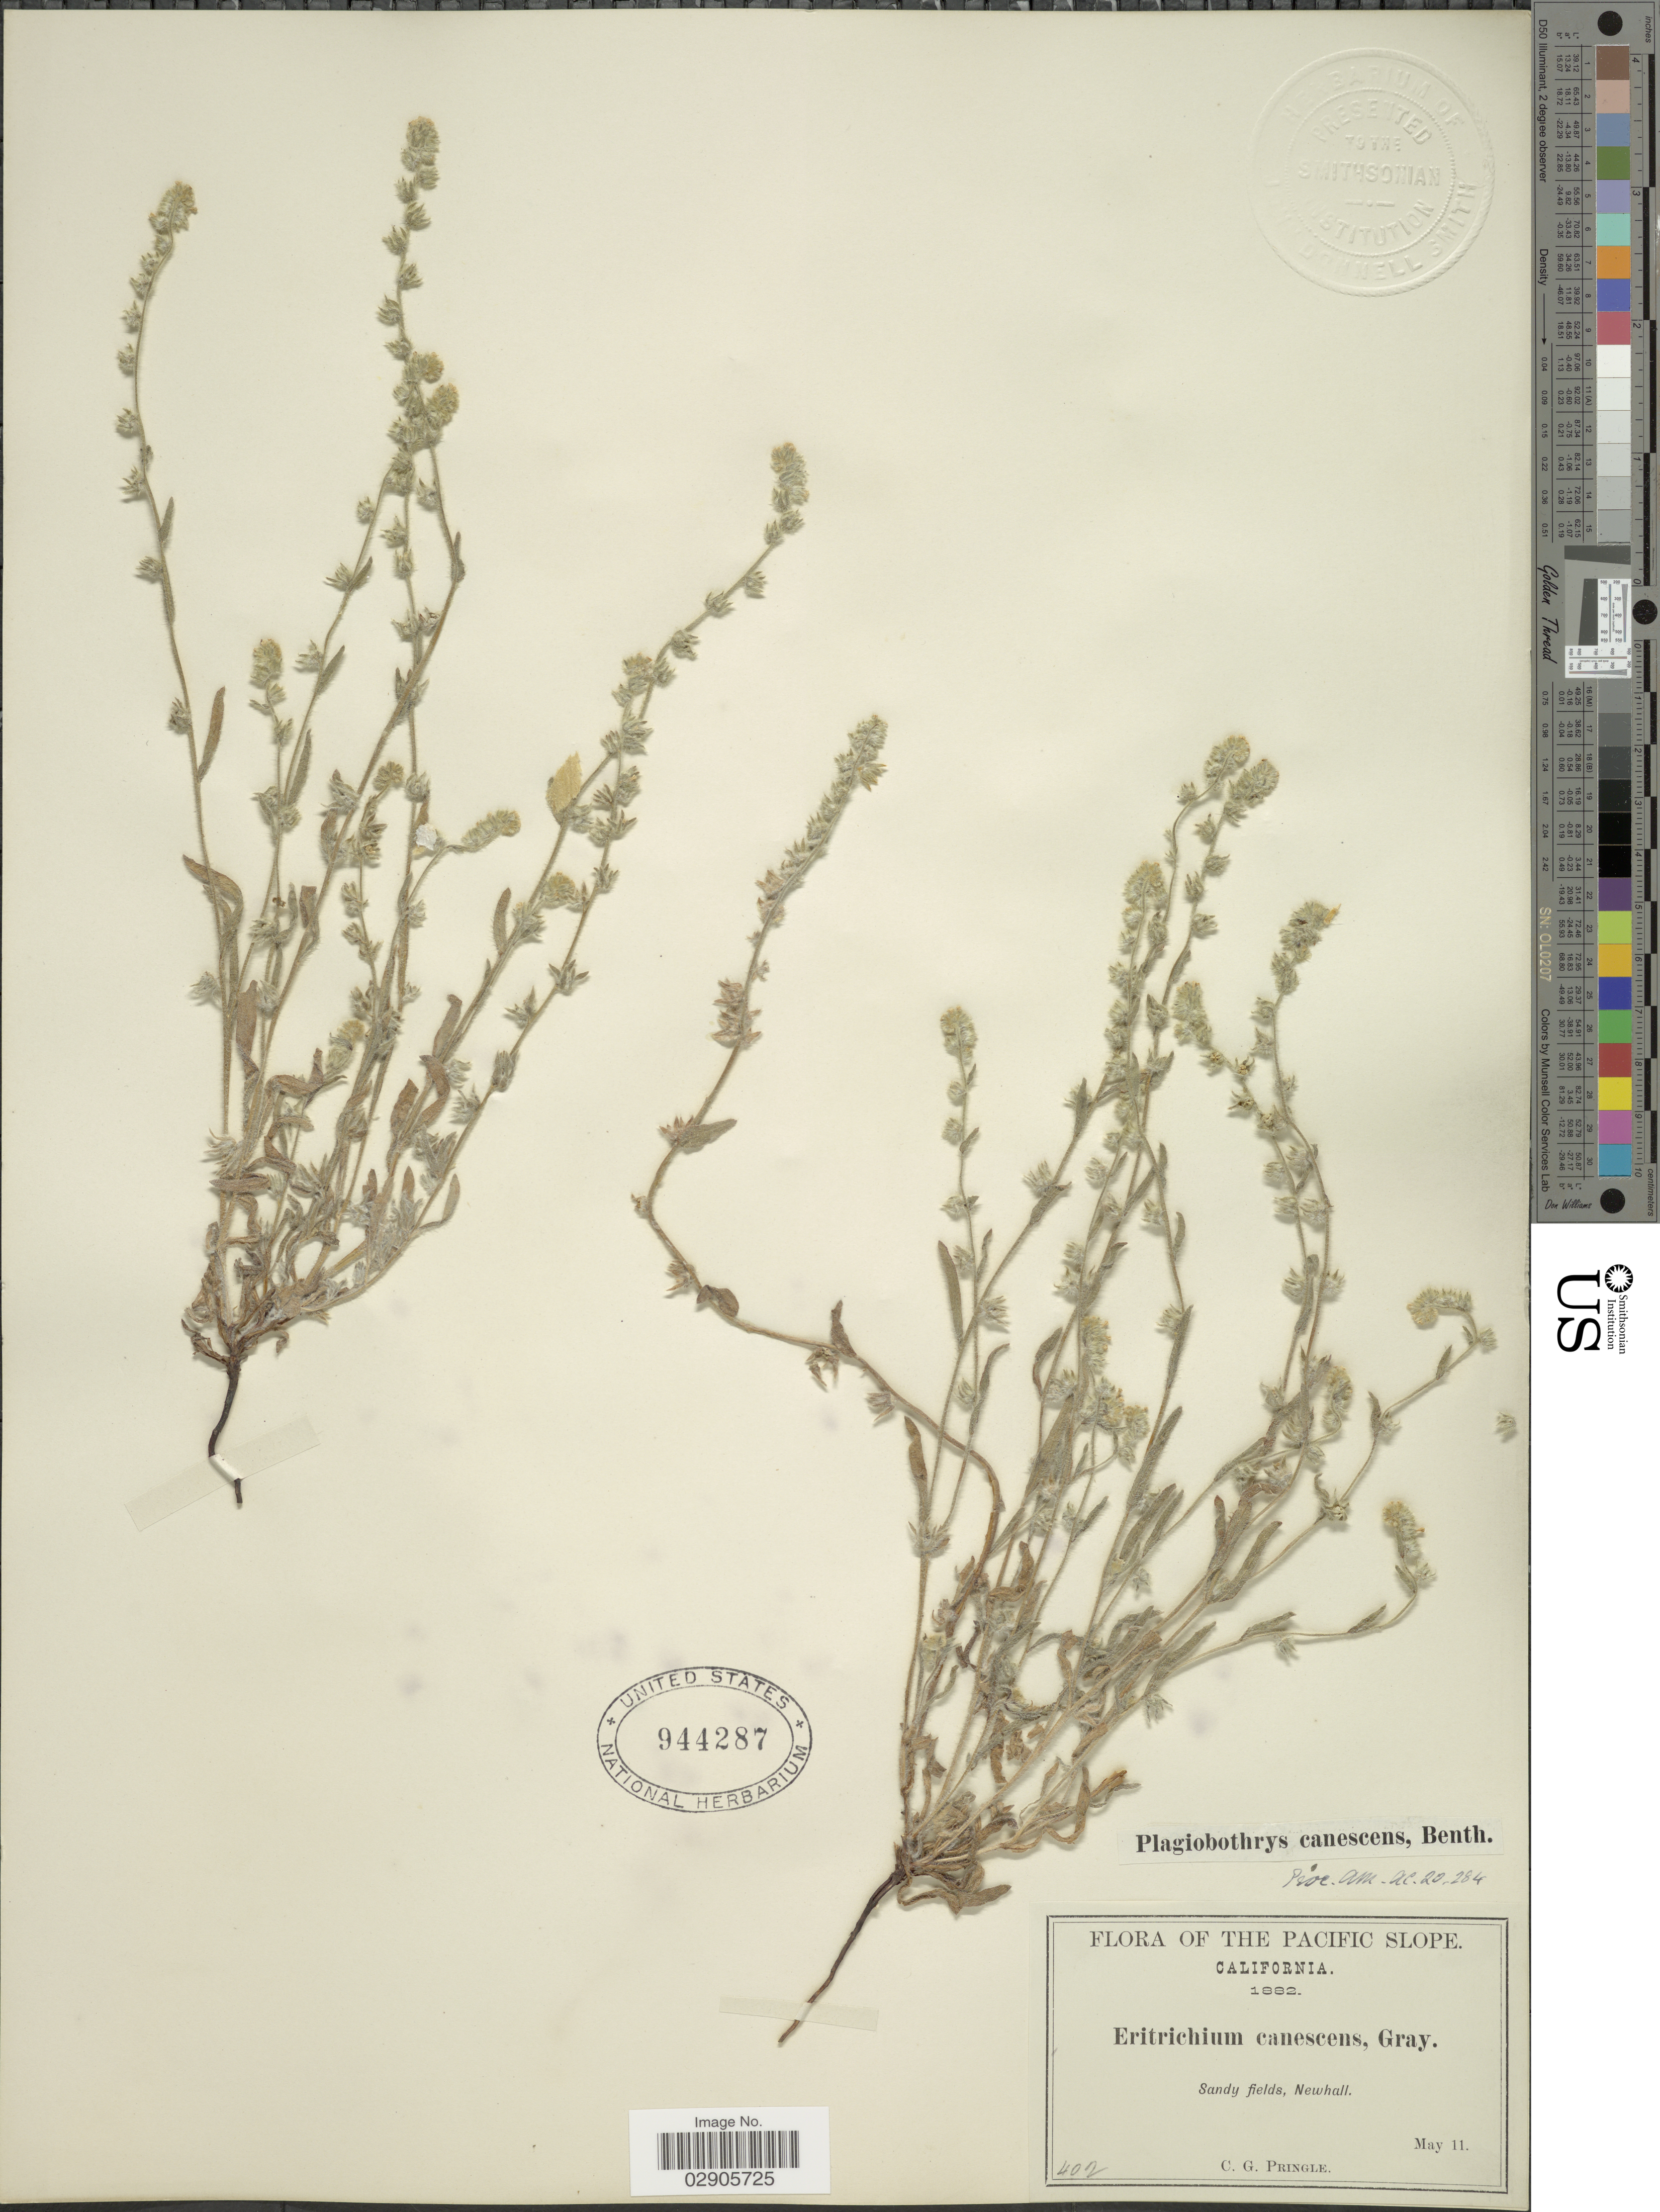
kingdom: Plantae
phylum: Tracheophyta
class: Magnoliopsida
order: Boraginales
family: Boraginaceae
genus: Plagiobothrys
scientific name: Plagiobothrys canescens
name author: Benth.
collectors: C. G. Pringle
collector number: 402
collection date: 1882-05-11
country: United States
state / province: California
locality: The Pacific Slope. Sandy fields, Newhall.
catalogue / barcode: US 944287